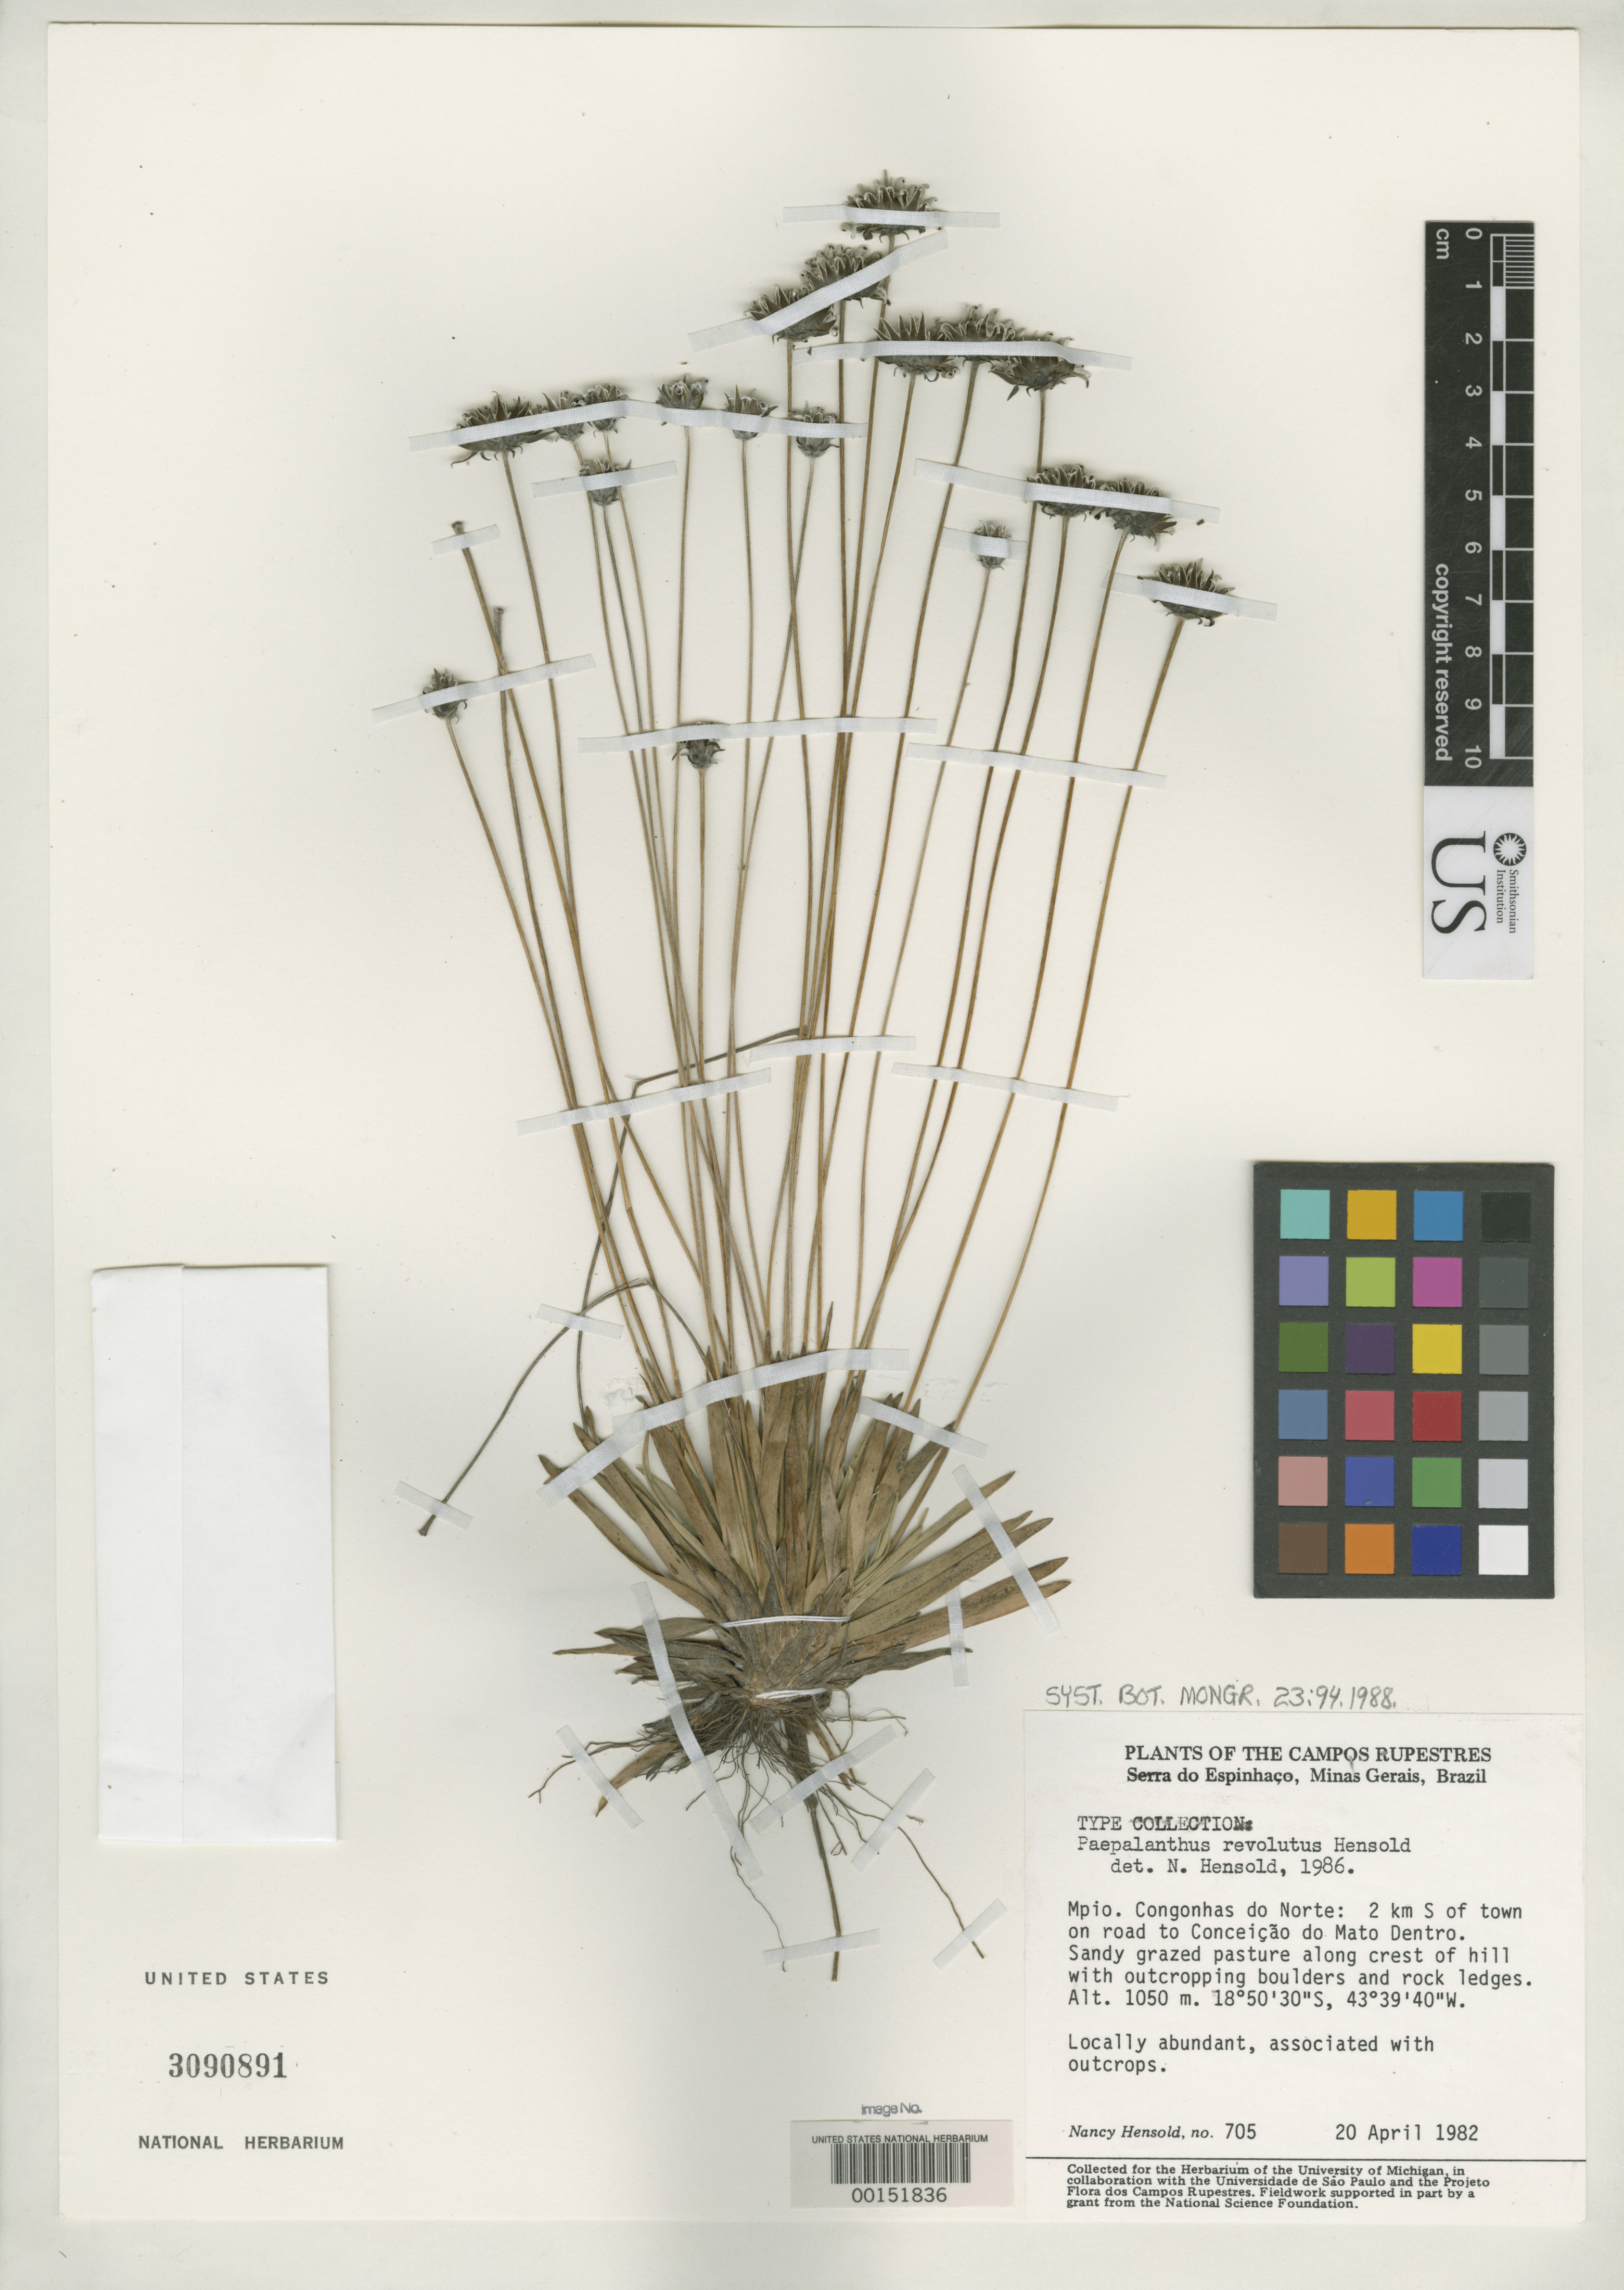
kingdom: Plantae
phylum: Tracheophyta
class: Liliopsida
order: Poales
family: Eriocaulaceae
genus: Paepalanthus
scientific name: Paepalanthus revolutus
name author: Hensold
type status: Isotype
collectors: N. Hensold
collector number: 705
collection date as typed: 20 Apr 1982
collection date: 1982-04-20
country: Brazil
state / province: Minas Gerais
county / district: Congonhas do Norte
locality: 2 km S of town on road to Conceicao do Mato Dentro, Serra do Espinhaco.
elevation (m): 1050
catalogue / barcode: US 3090891